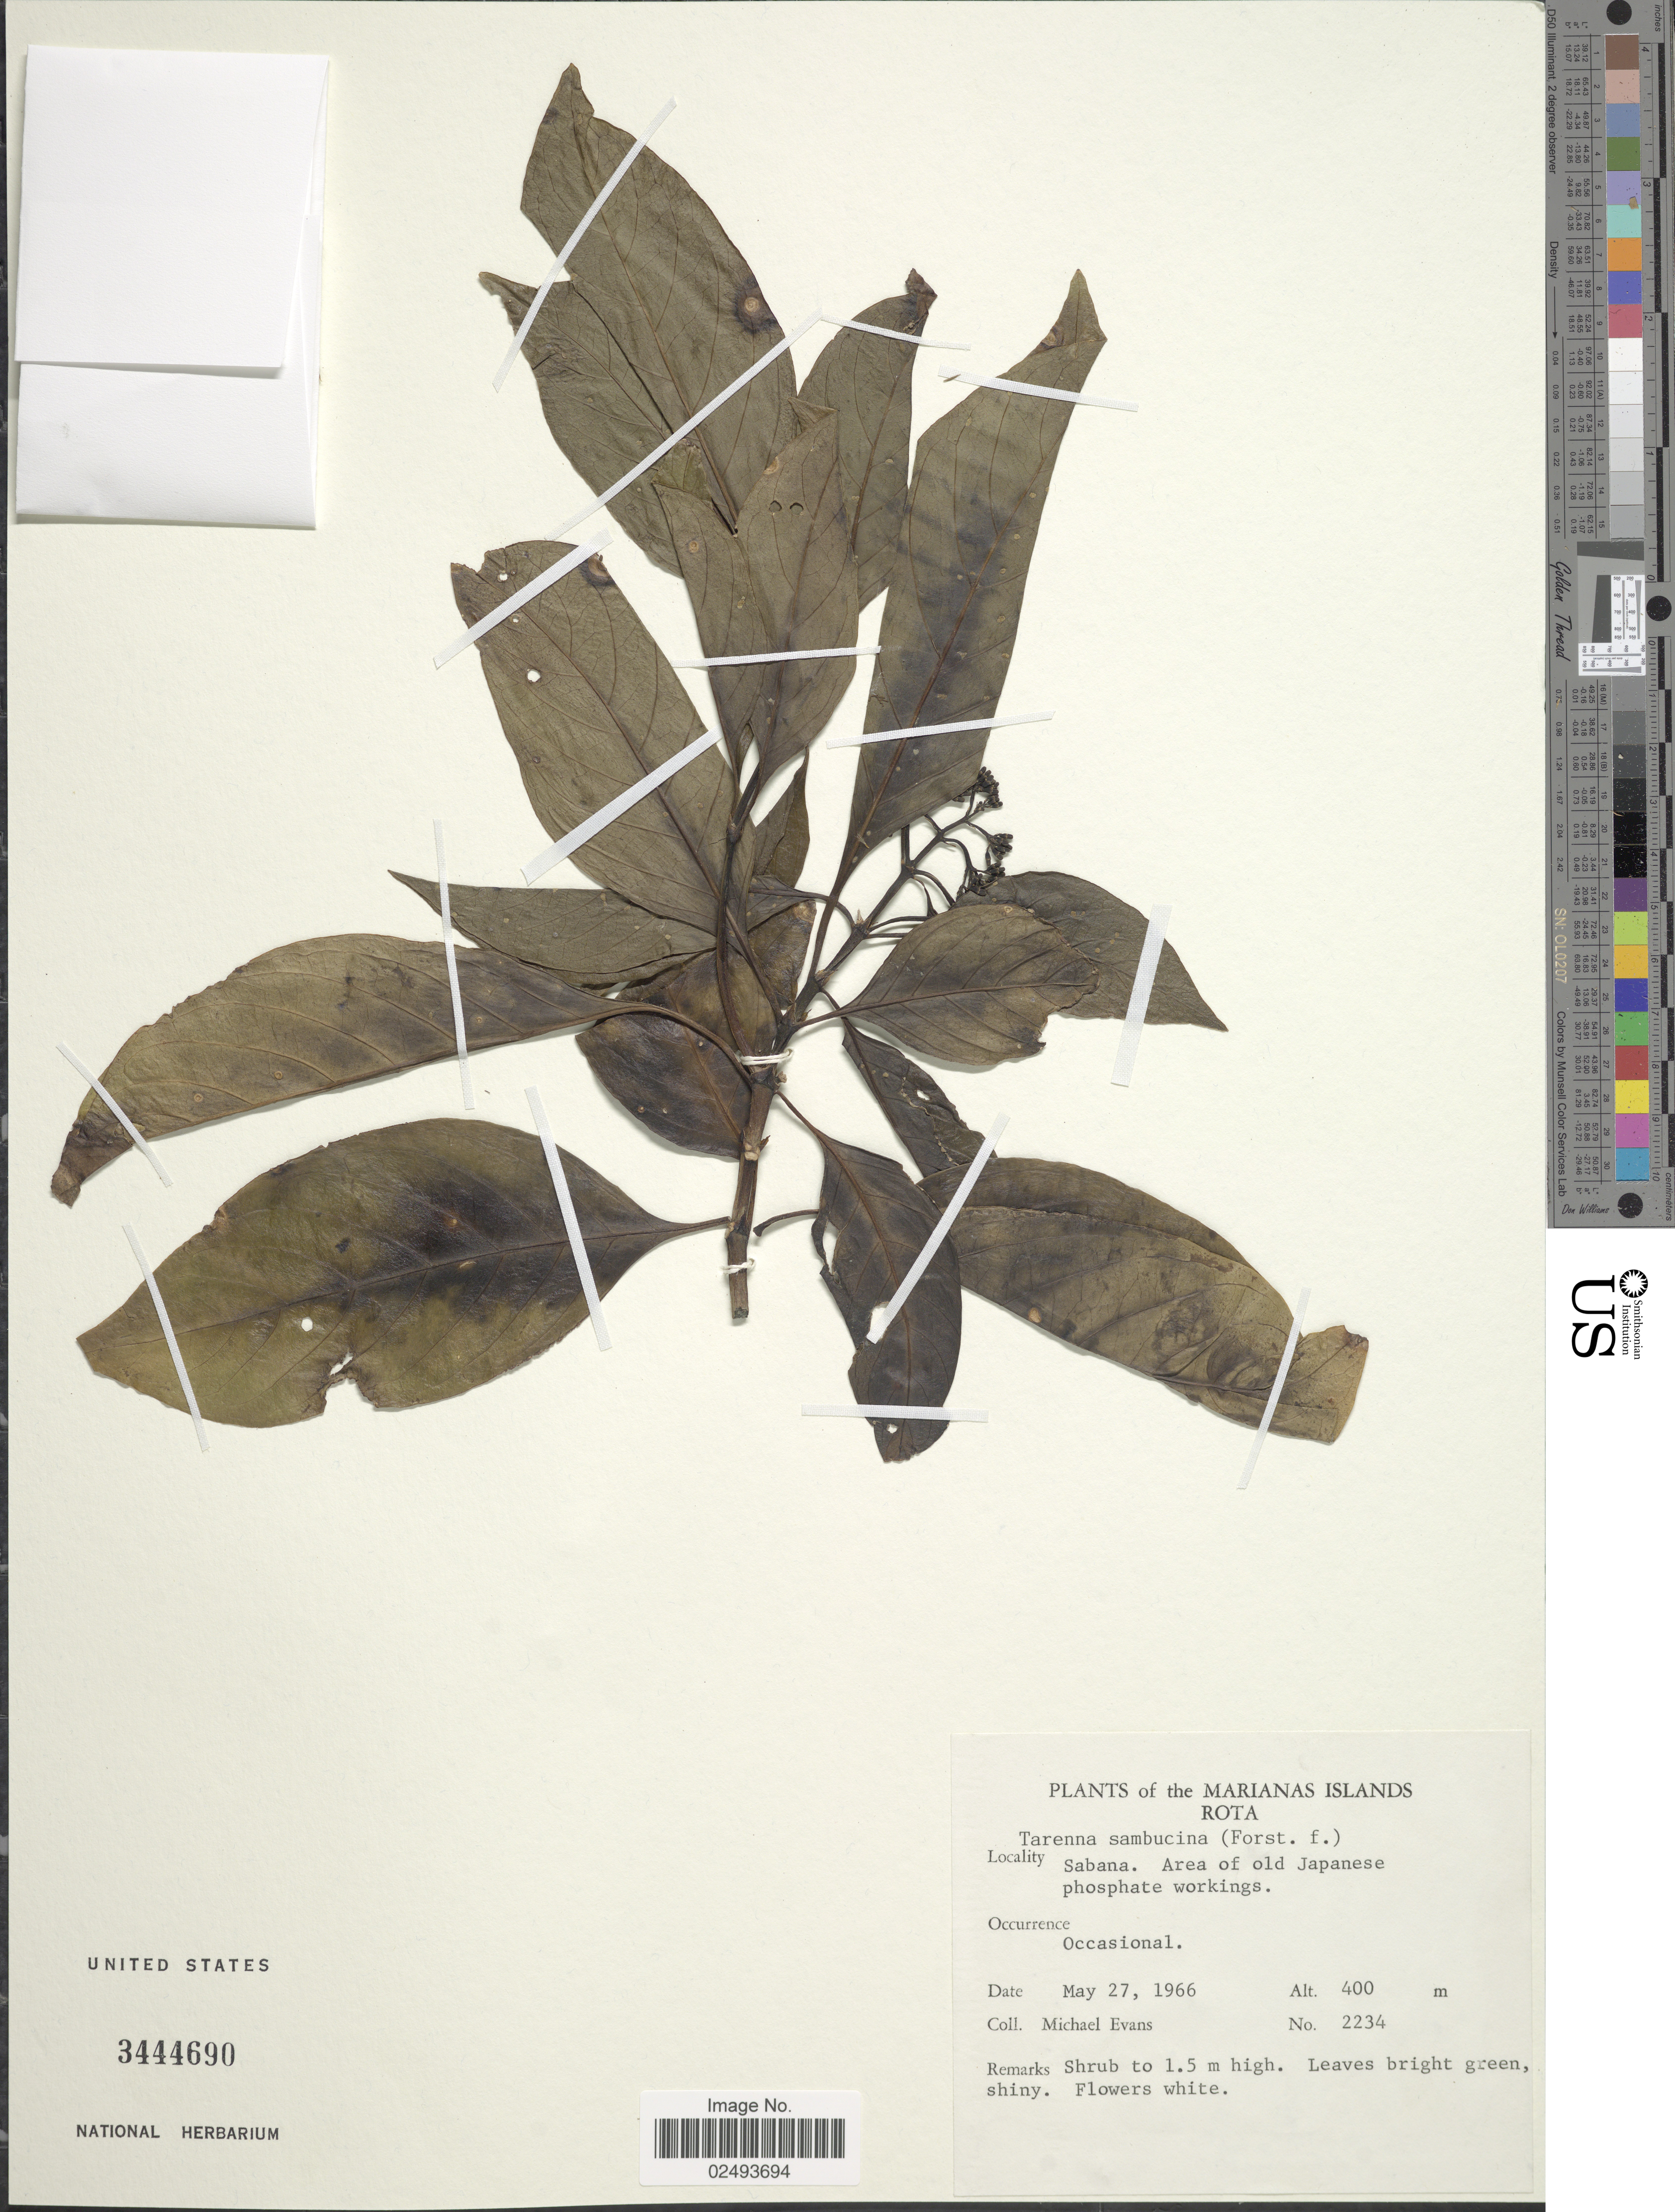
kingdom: Plantae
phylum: Tracheophyta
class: Magnoliopsida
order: Gentianales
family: Rubiaceae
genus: Tarenna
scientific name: Tarenna sambucina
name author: (G. Forst.) Drake ex Durand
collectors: M. Evans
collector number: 2234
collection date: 1966-05-27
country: Northern Mariana Islands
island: Rota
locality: Rota, Sabana, Area of old Japanese, phosphate workings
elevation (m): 400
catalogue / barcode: US 3444690